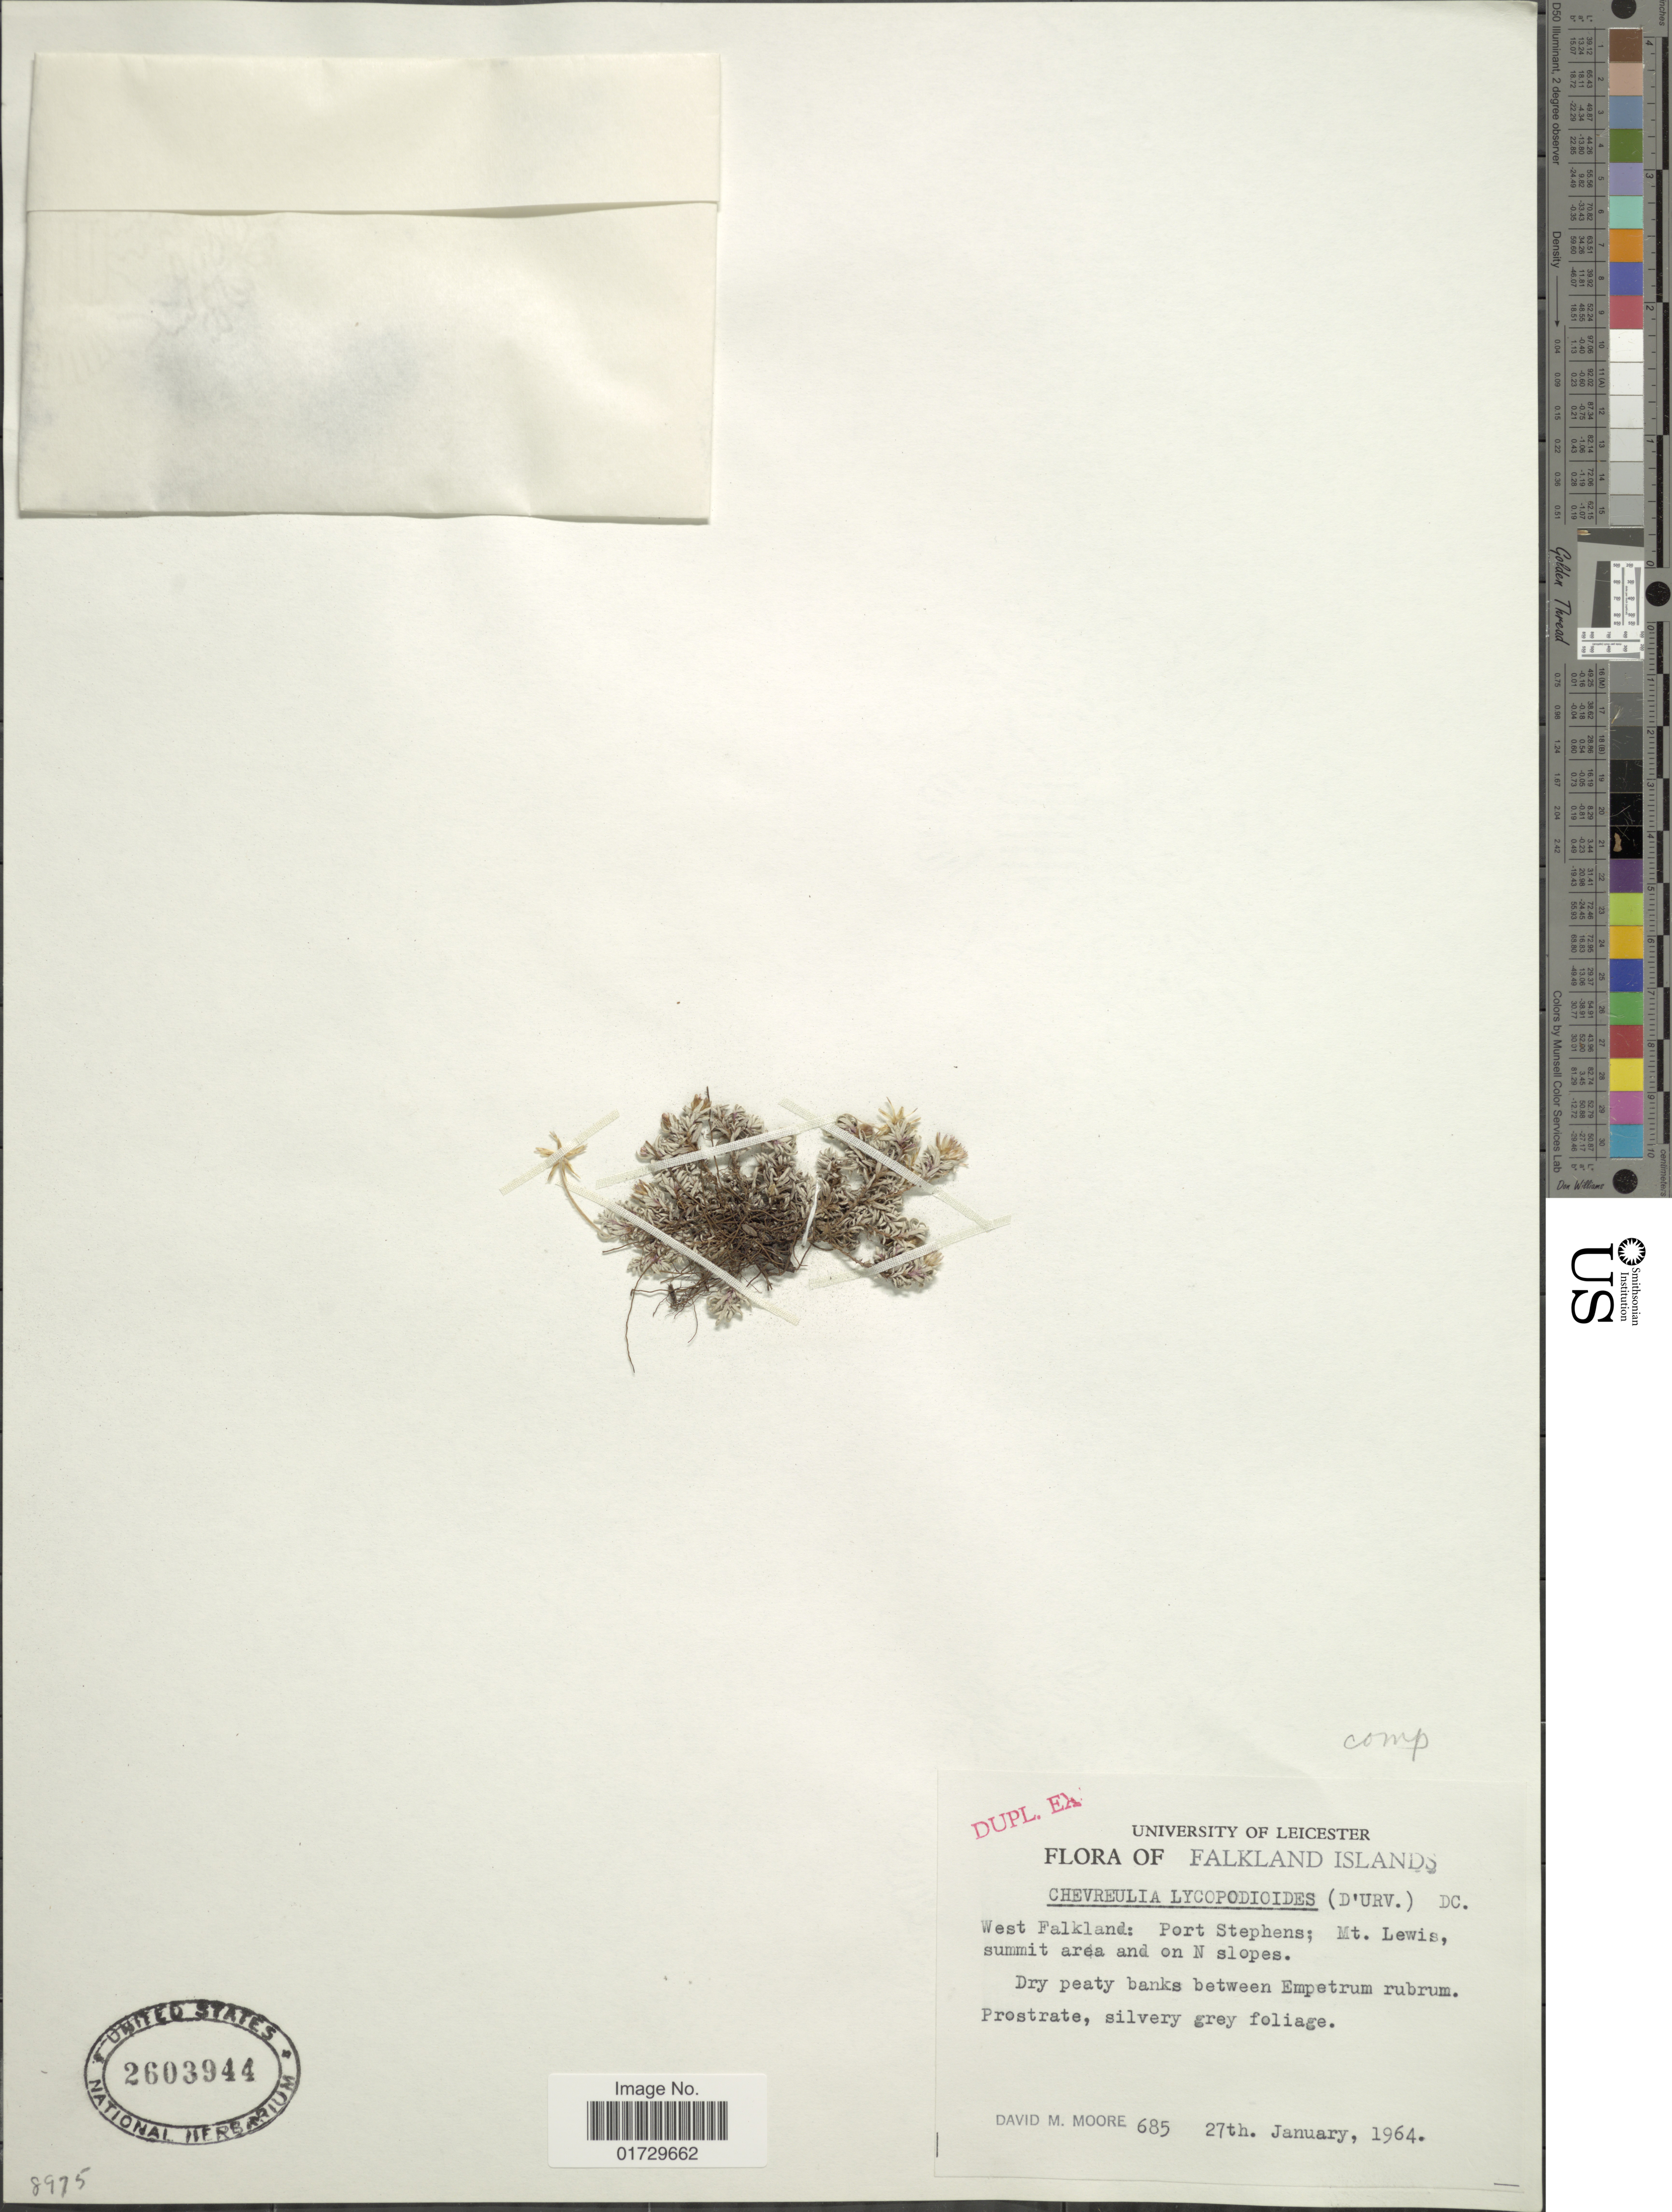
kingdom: Plantae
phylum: Tracheophyta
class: Magnoliopsida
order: Asterales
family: Asteraceae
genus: Chevreulia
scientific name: Chevreulia lycopodioides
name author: (d'Urv.) DC.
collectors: D. Moore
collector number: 685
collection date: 1964-01-27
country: Falkland Islands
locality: Falkland Islands, West Falkland: Port Stephens; Mt. Lewis, summit area and on N slopes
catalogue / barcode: US 2603944